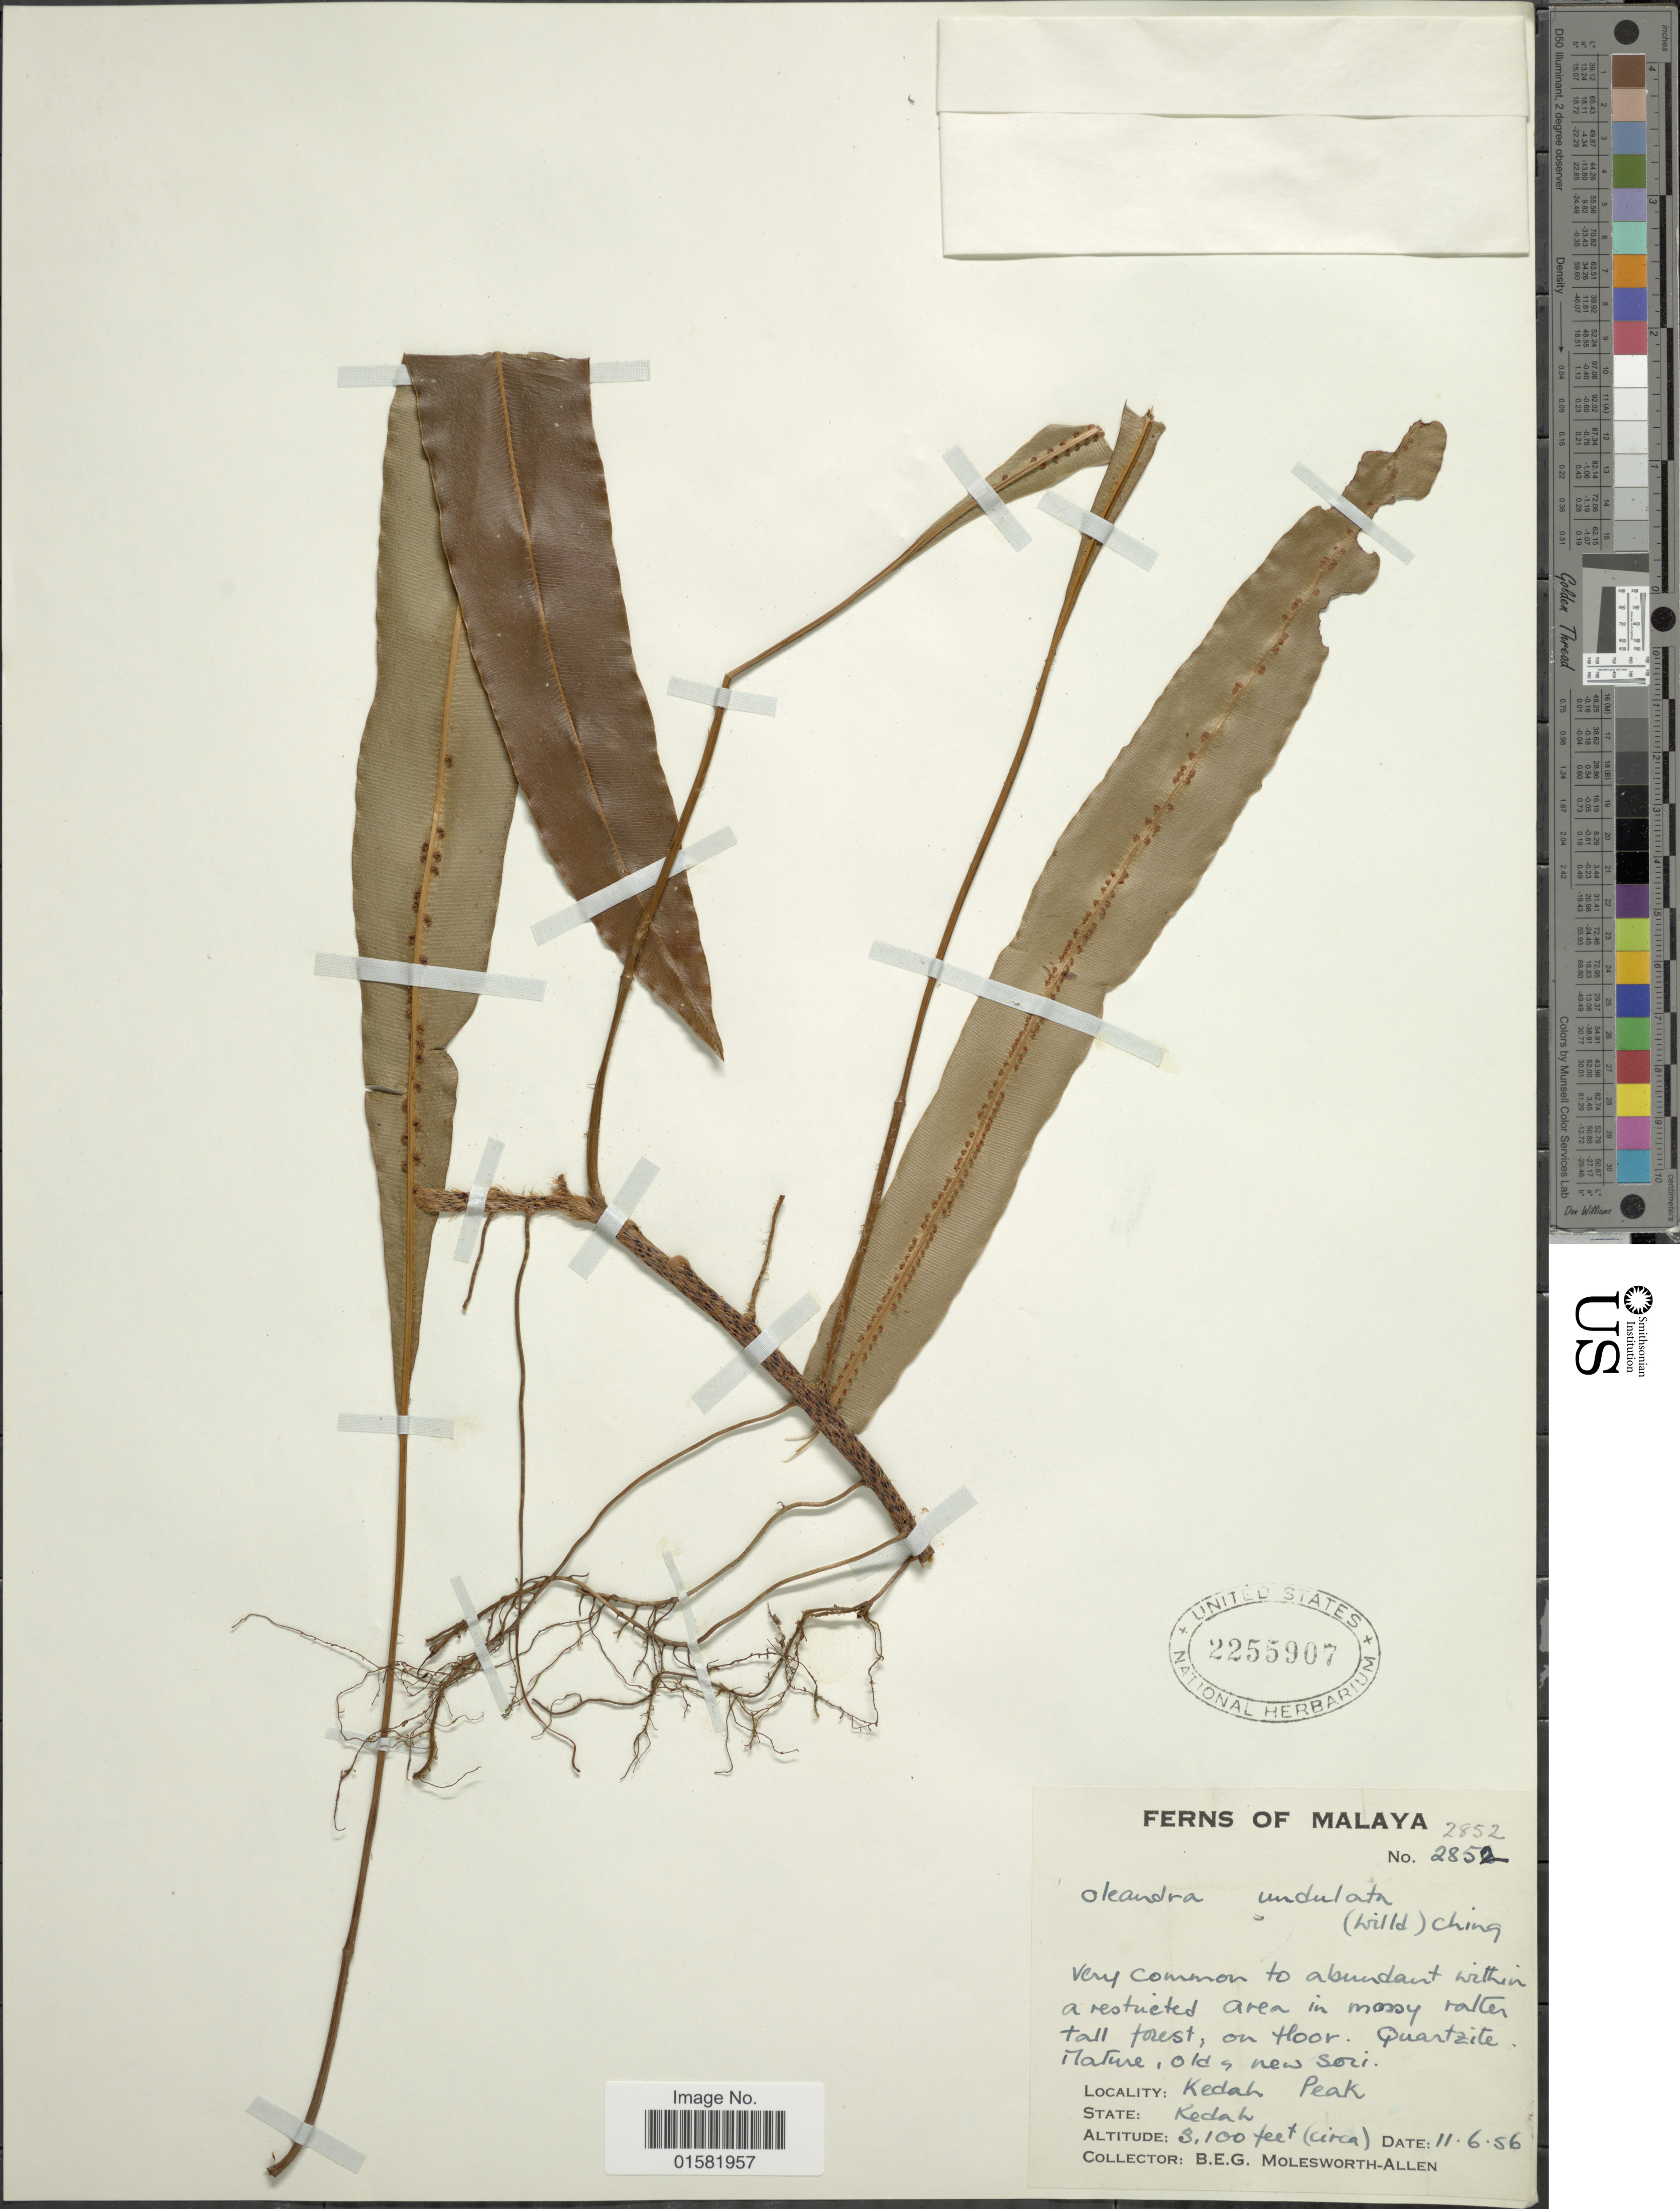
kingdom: Plantae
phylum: Tracheophyta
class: Polypodiopsida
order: Polypodiales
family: Oleandraceae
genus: Oleandra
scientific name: Oleandra undulata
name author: (Willd.) Ching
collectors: B. E. G. Molesworth-Allen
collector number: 2852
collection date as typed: Transcribed d/m/y: 11/6/56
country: Malaysia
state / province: Kedah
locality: Malaya, Kedah Peak, Kedah,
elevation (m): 945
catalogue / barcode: US 2255907